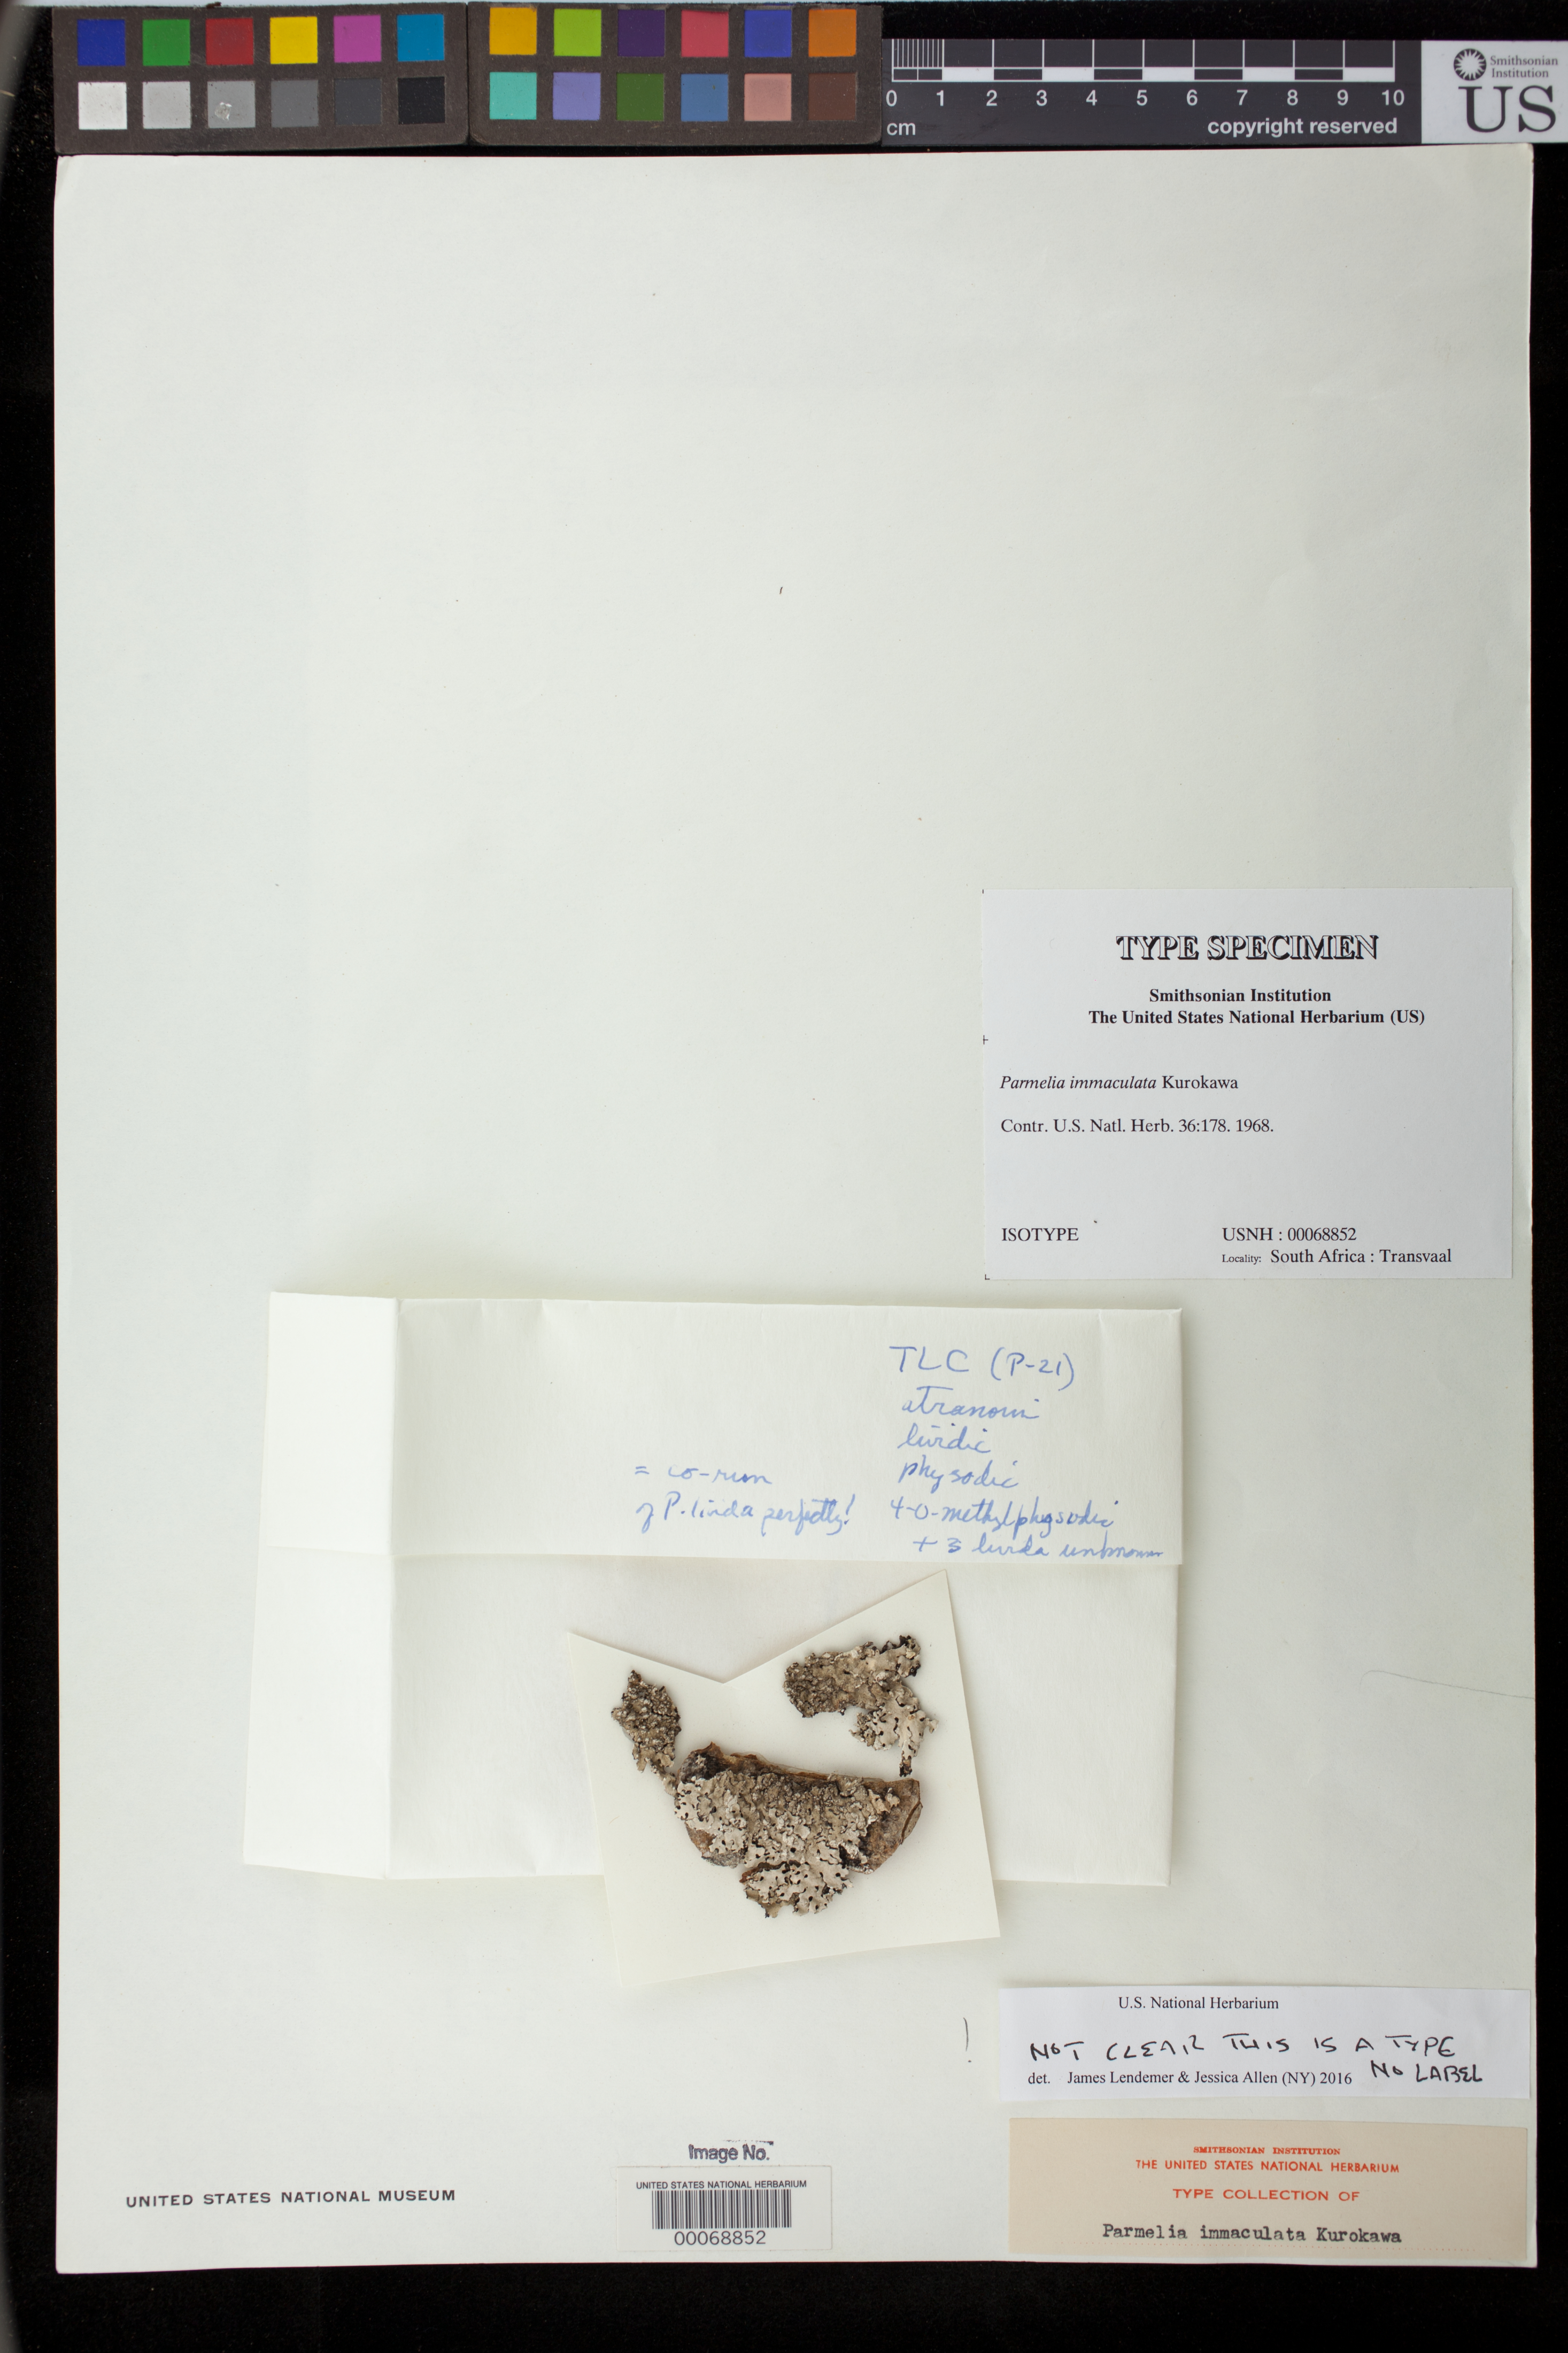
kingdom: Fungi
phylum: Ascomycota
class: Lecanoromycetes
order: Lecanorales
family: Parmeliaceae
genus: Parmelia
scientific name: Parmelia immaculata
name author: Kurok.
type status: Possible Type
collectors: O. Almborn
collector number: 6551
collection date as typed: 11 Oct 1953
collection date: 1953-10-11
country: South Africa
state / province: Limpopo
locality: Zoutpansberg, Punch Bowl Inn N of Louis Trichardt. Transvaal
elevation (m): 1372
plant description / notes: Unclear whether this is type material; labeled as such (and protologue cites isotype at US) but this specimen bears no label or original name annotations! Collection data taken from protologue but to be considered unreliable.